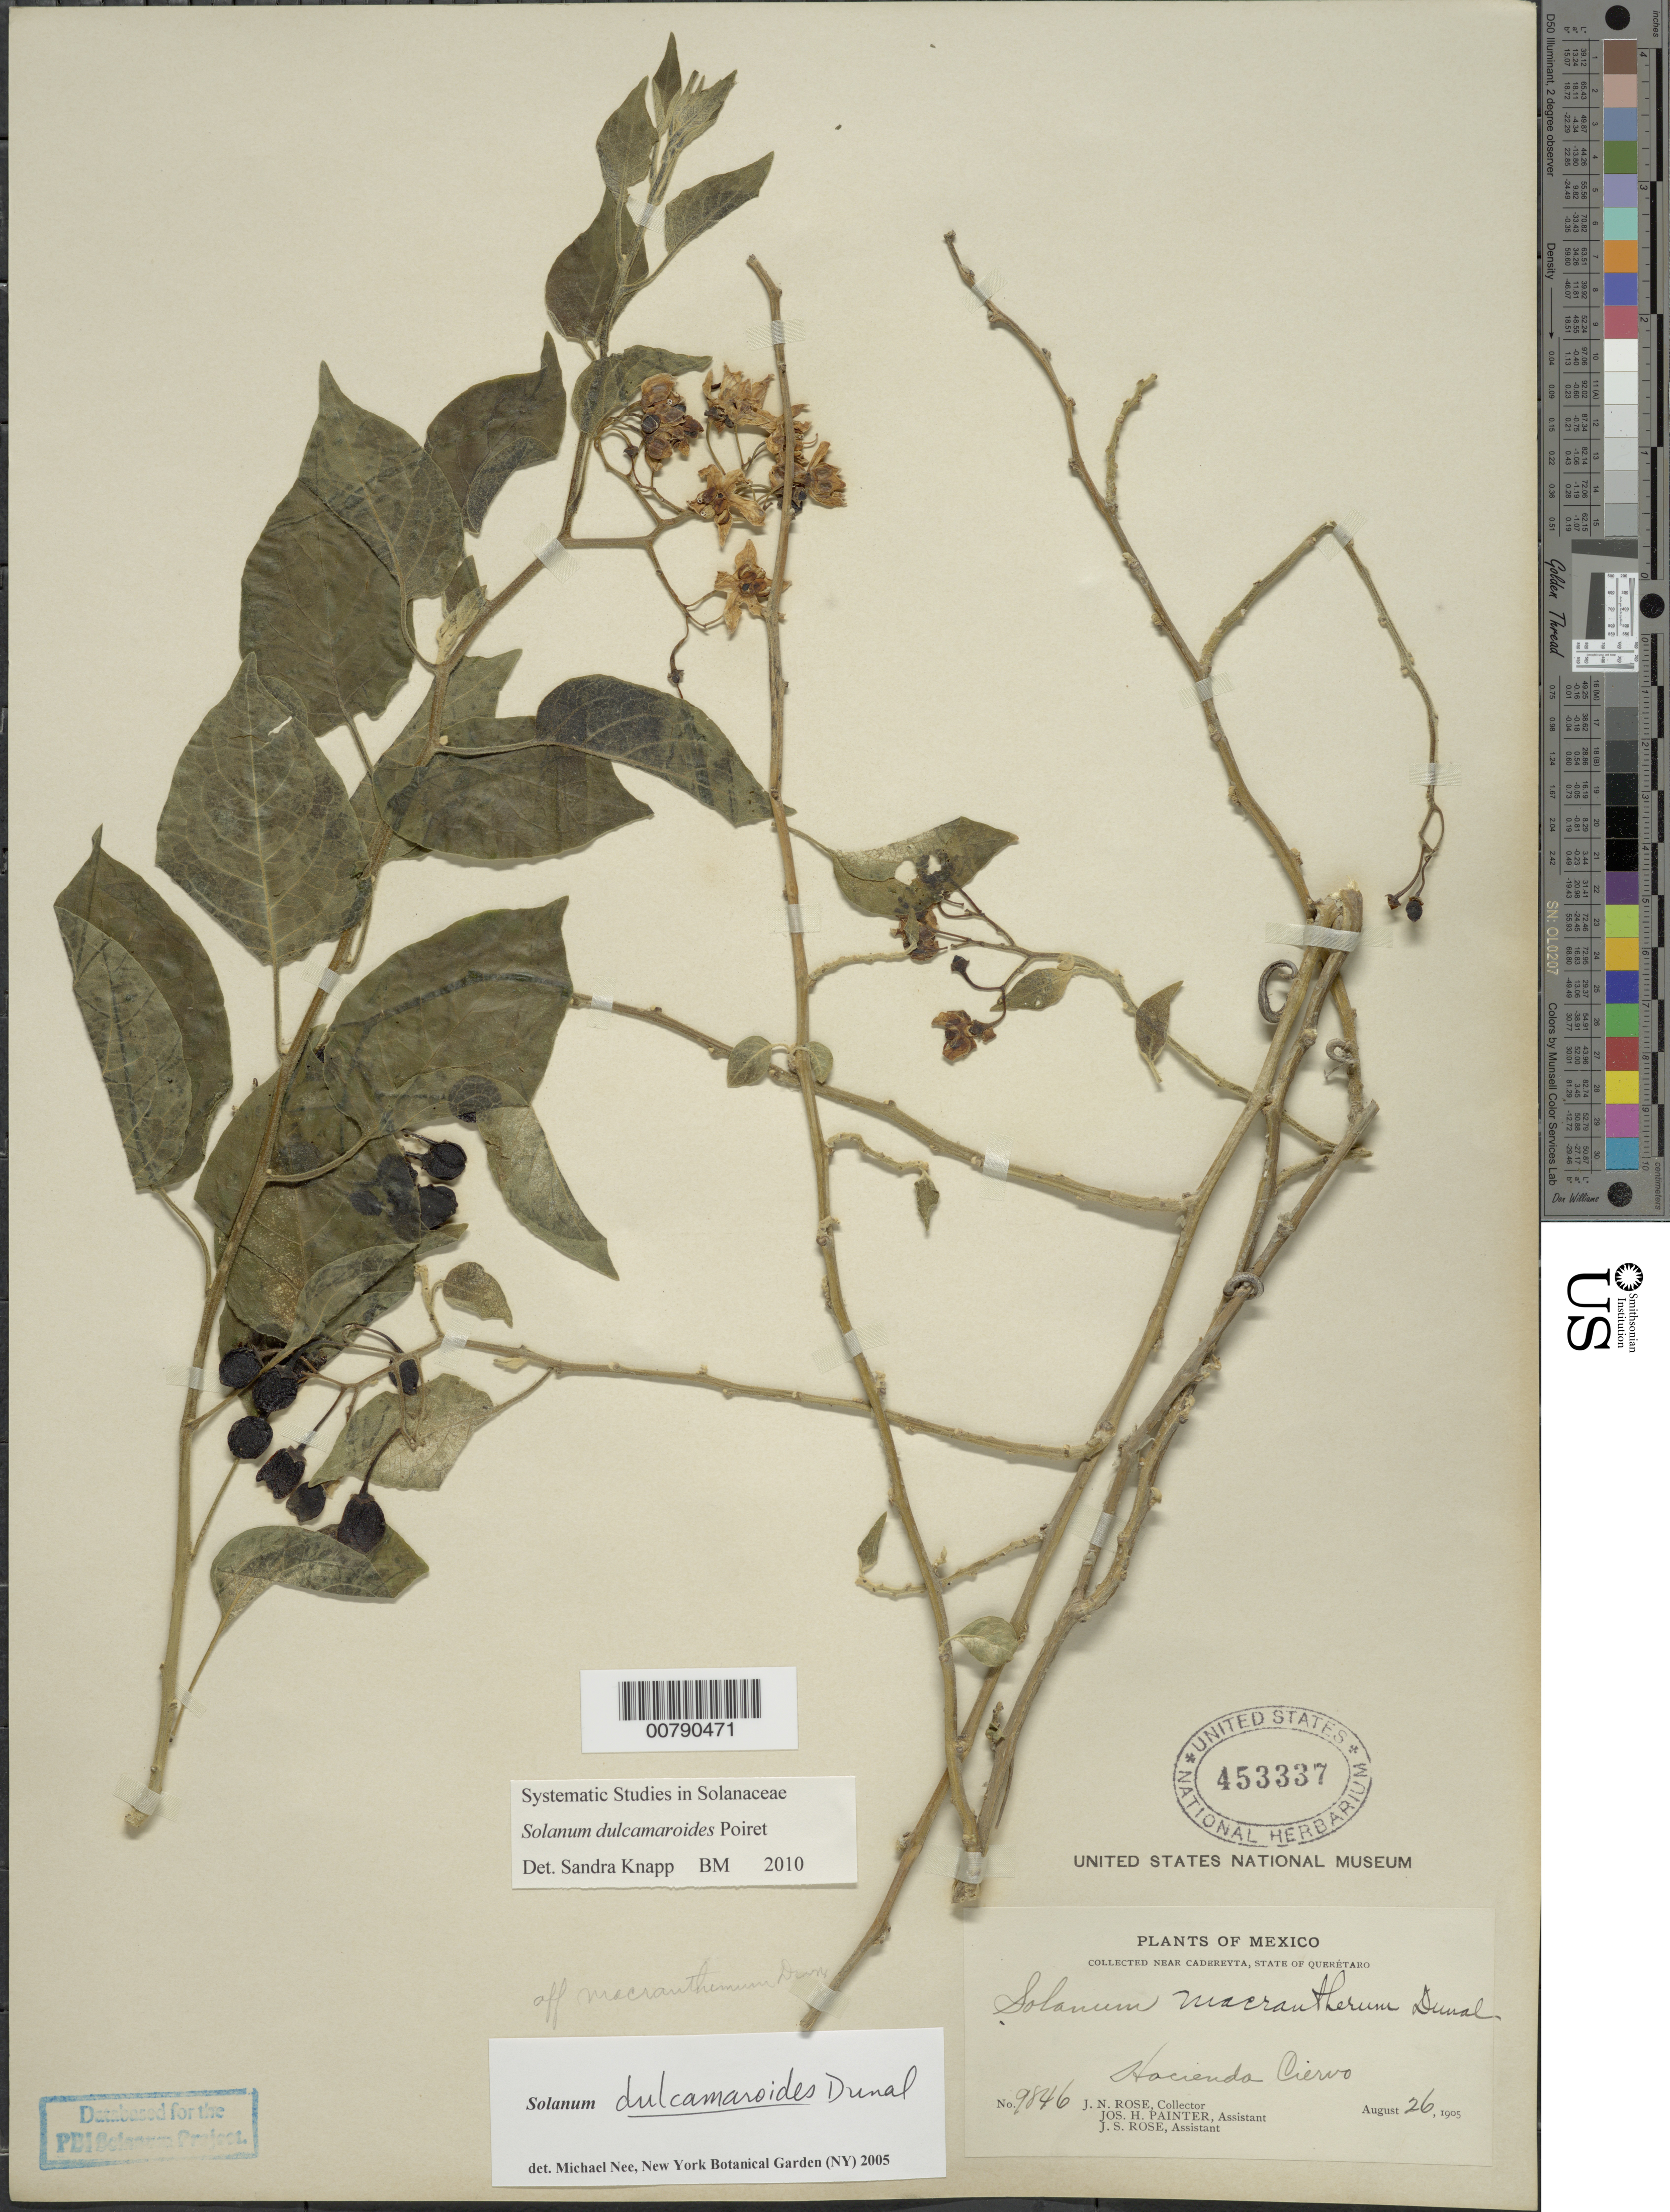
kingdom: Plantae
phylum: Tracheophyta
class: Magnoliopsida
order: Solanales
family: Solanaceae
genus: Solanum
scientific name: Solanum dulcamaroides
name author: Dunal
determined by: Knapp, S. D.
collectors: J. N. Rose, J. H. Painter & J. S. Rose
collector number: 9846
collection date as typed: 26 Aug 1905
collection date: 1905-08-26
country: Mexico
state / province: Querétaro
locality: Near Cadereyta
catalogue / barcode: US 453337